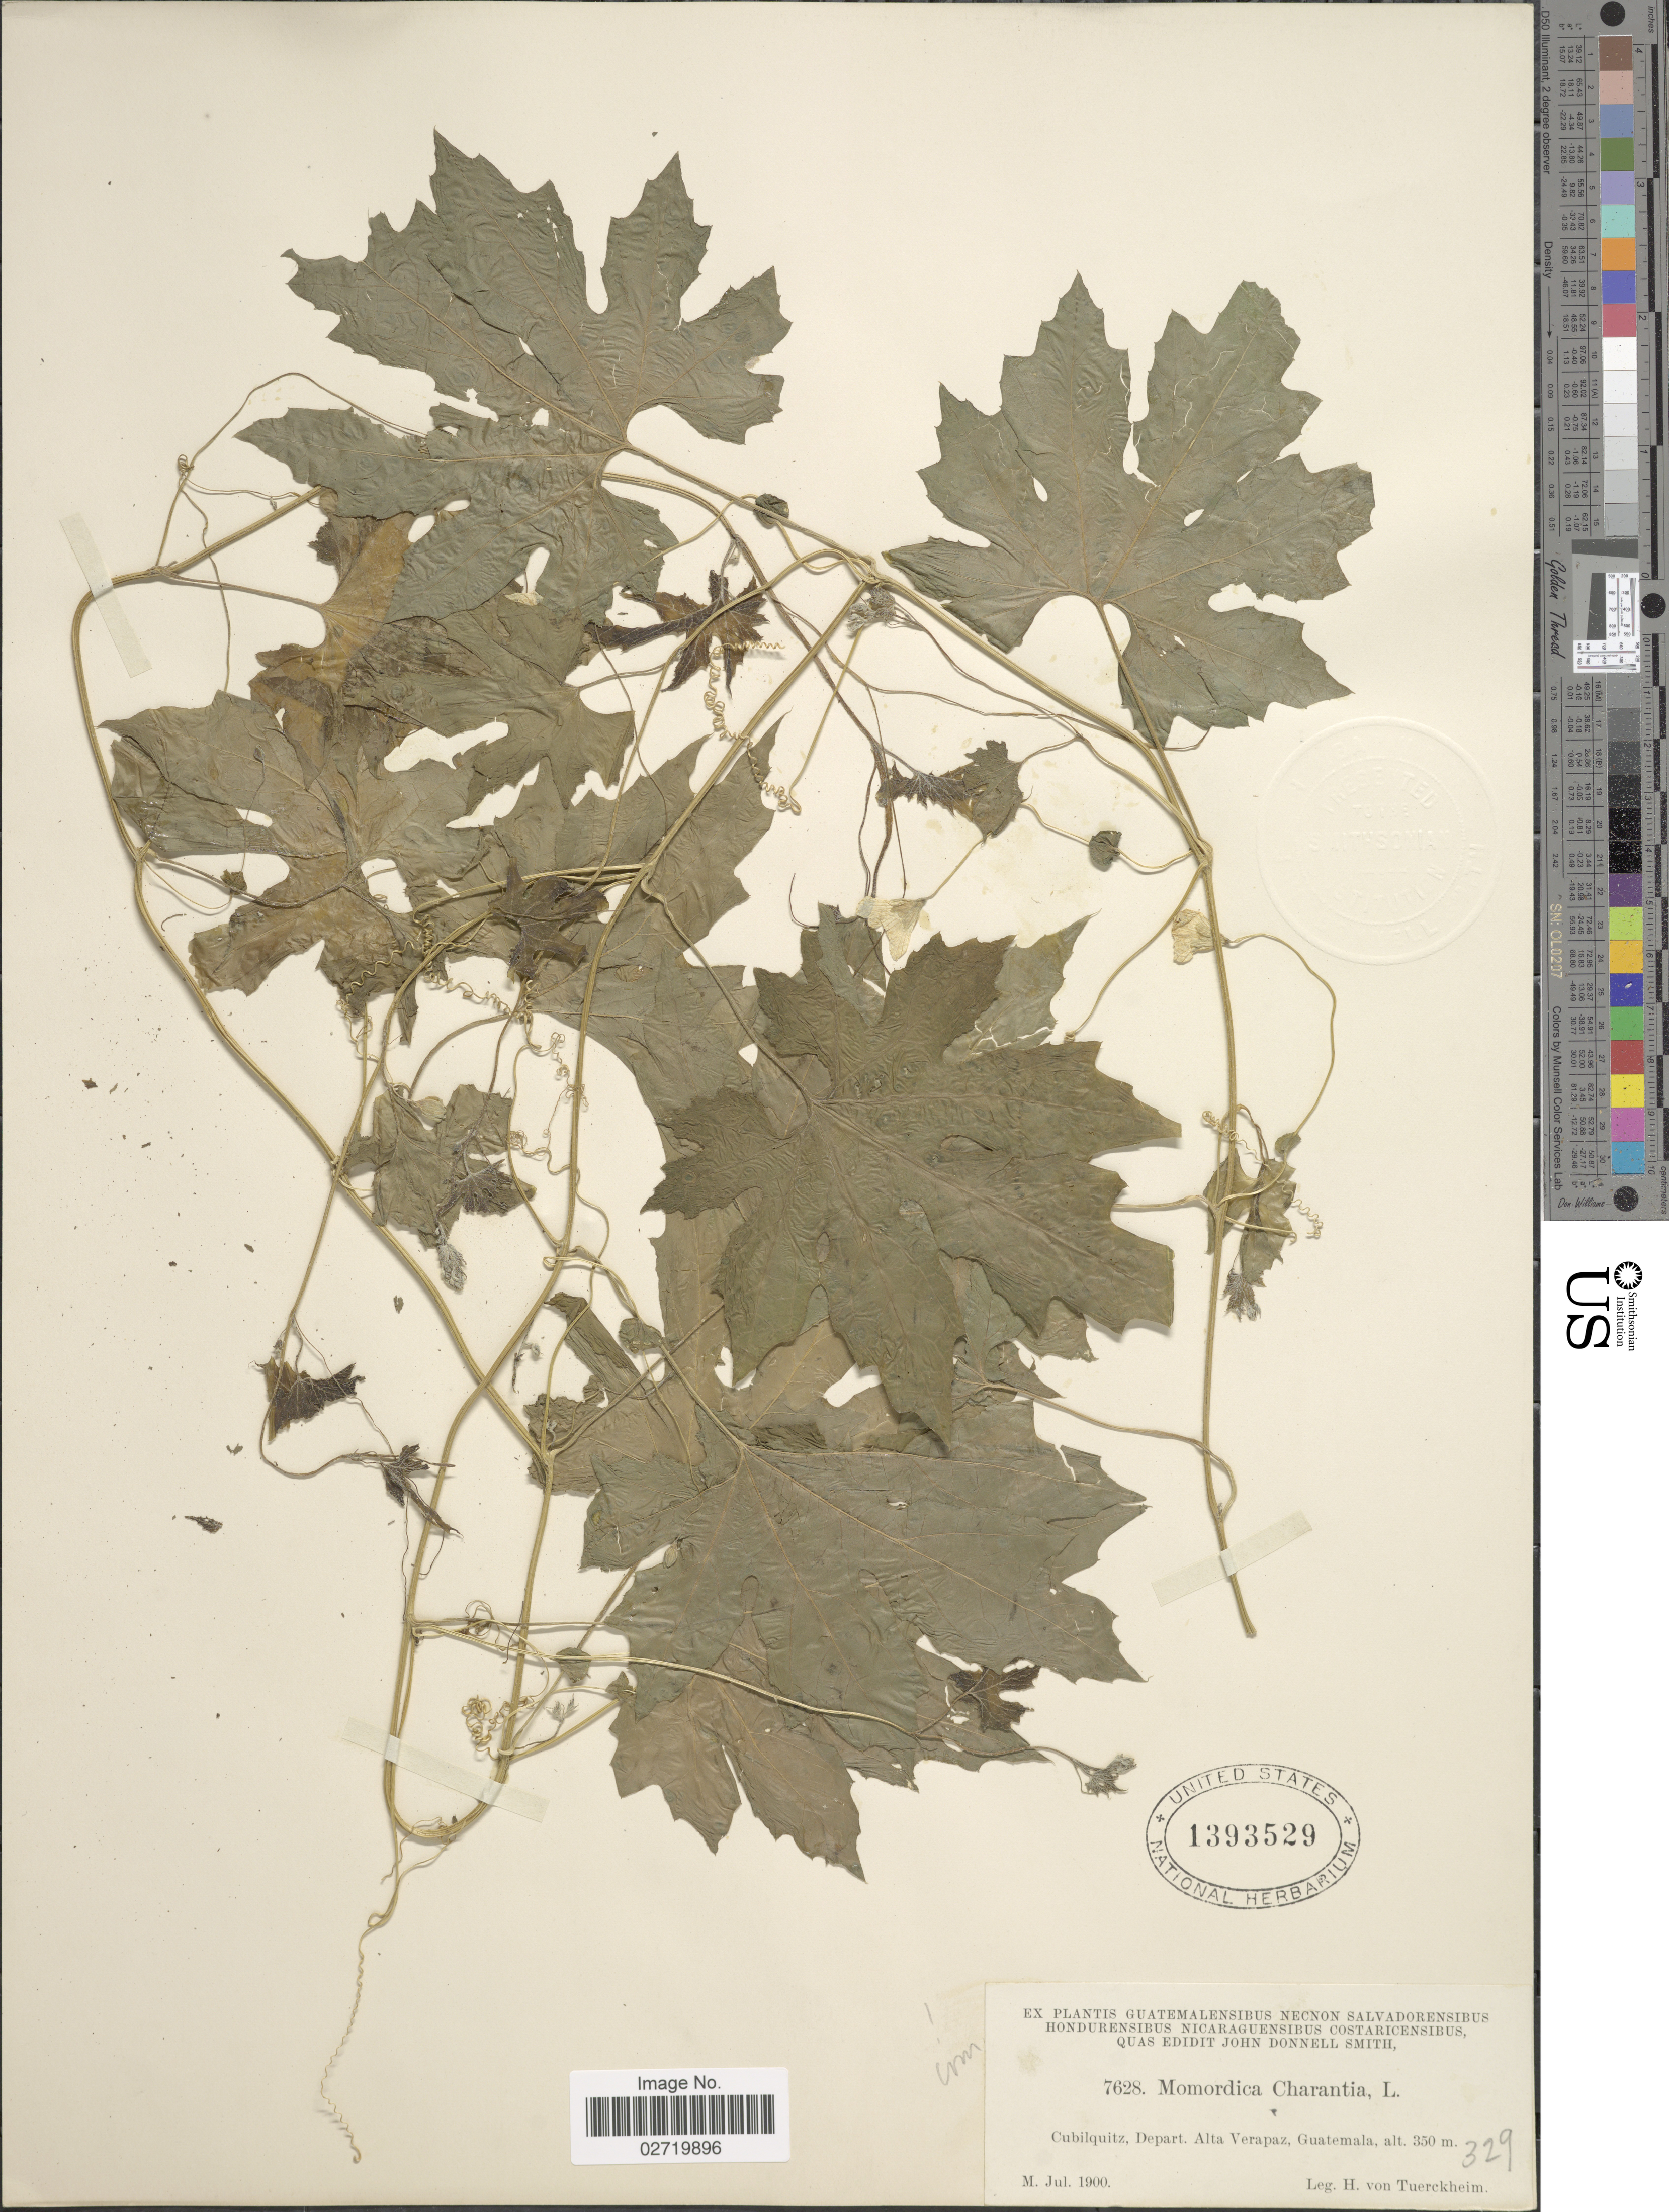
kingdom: Plantae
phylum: Tracheophyta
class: Magnoliopsida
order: Cucurbitales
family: Cucurbitaceae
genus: Momordica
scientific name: Momordica charantia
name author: L.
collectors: H. von Türckheim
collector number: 7628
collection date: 1900-07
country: Guatemala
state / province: Alta Verapaz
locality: Cubilquitz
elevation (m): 350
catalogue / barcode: US 1393529